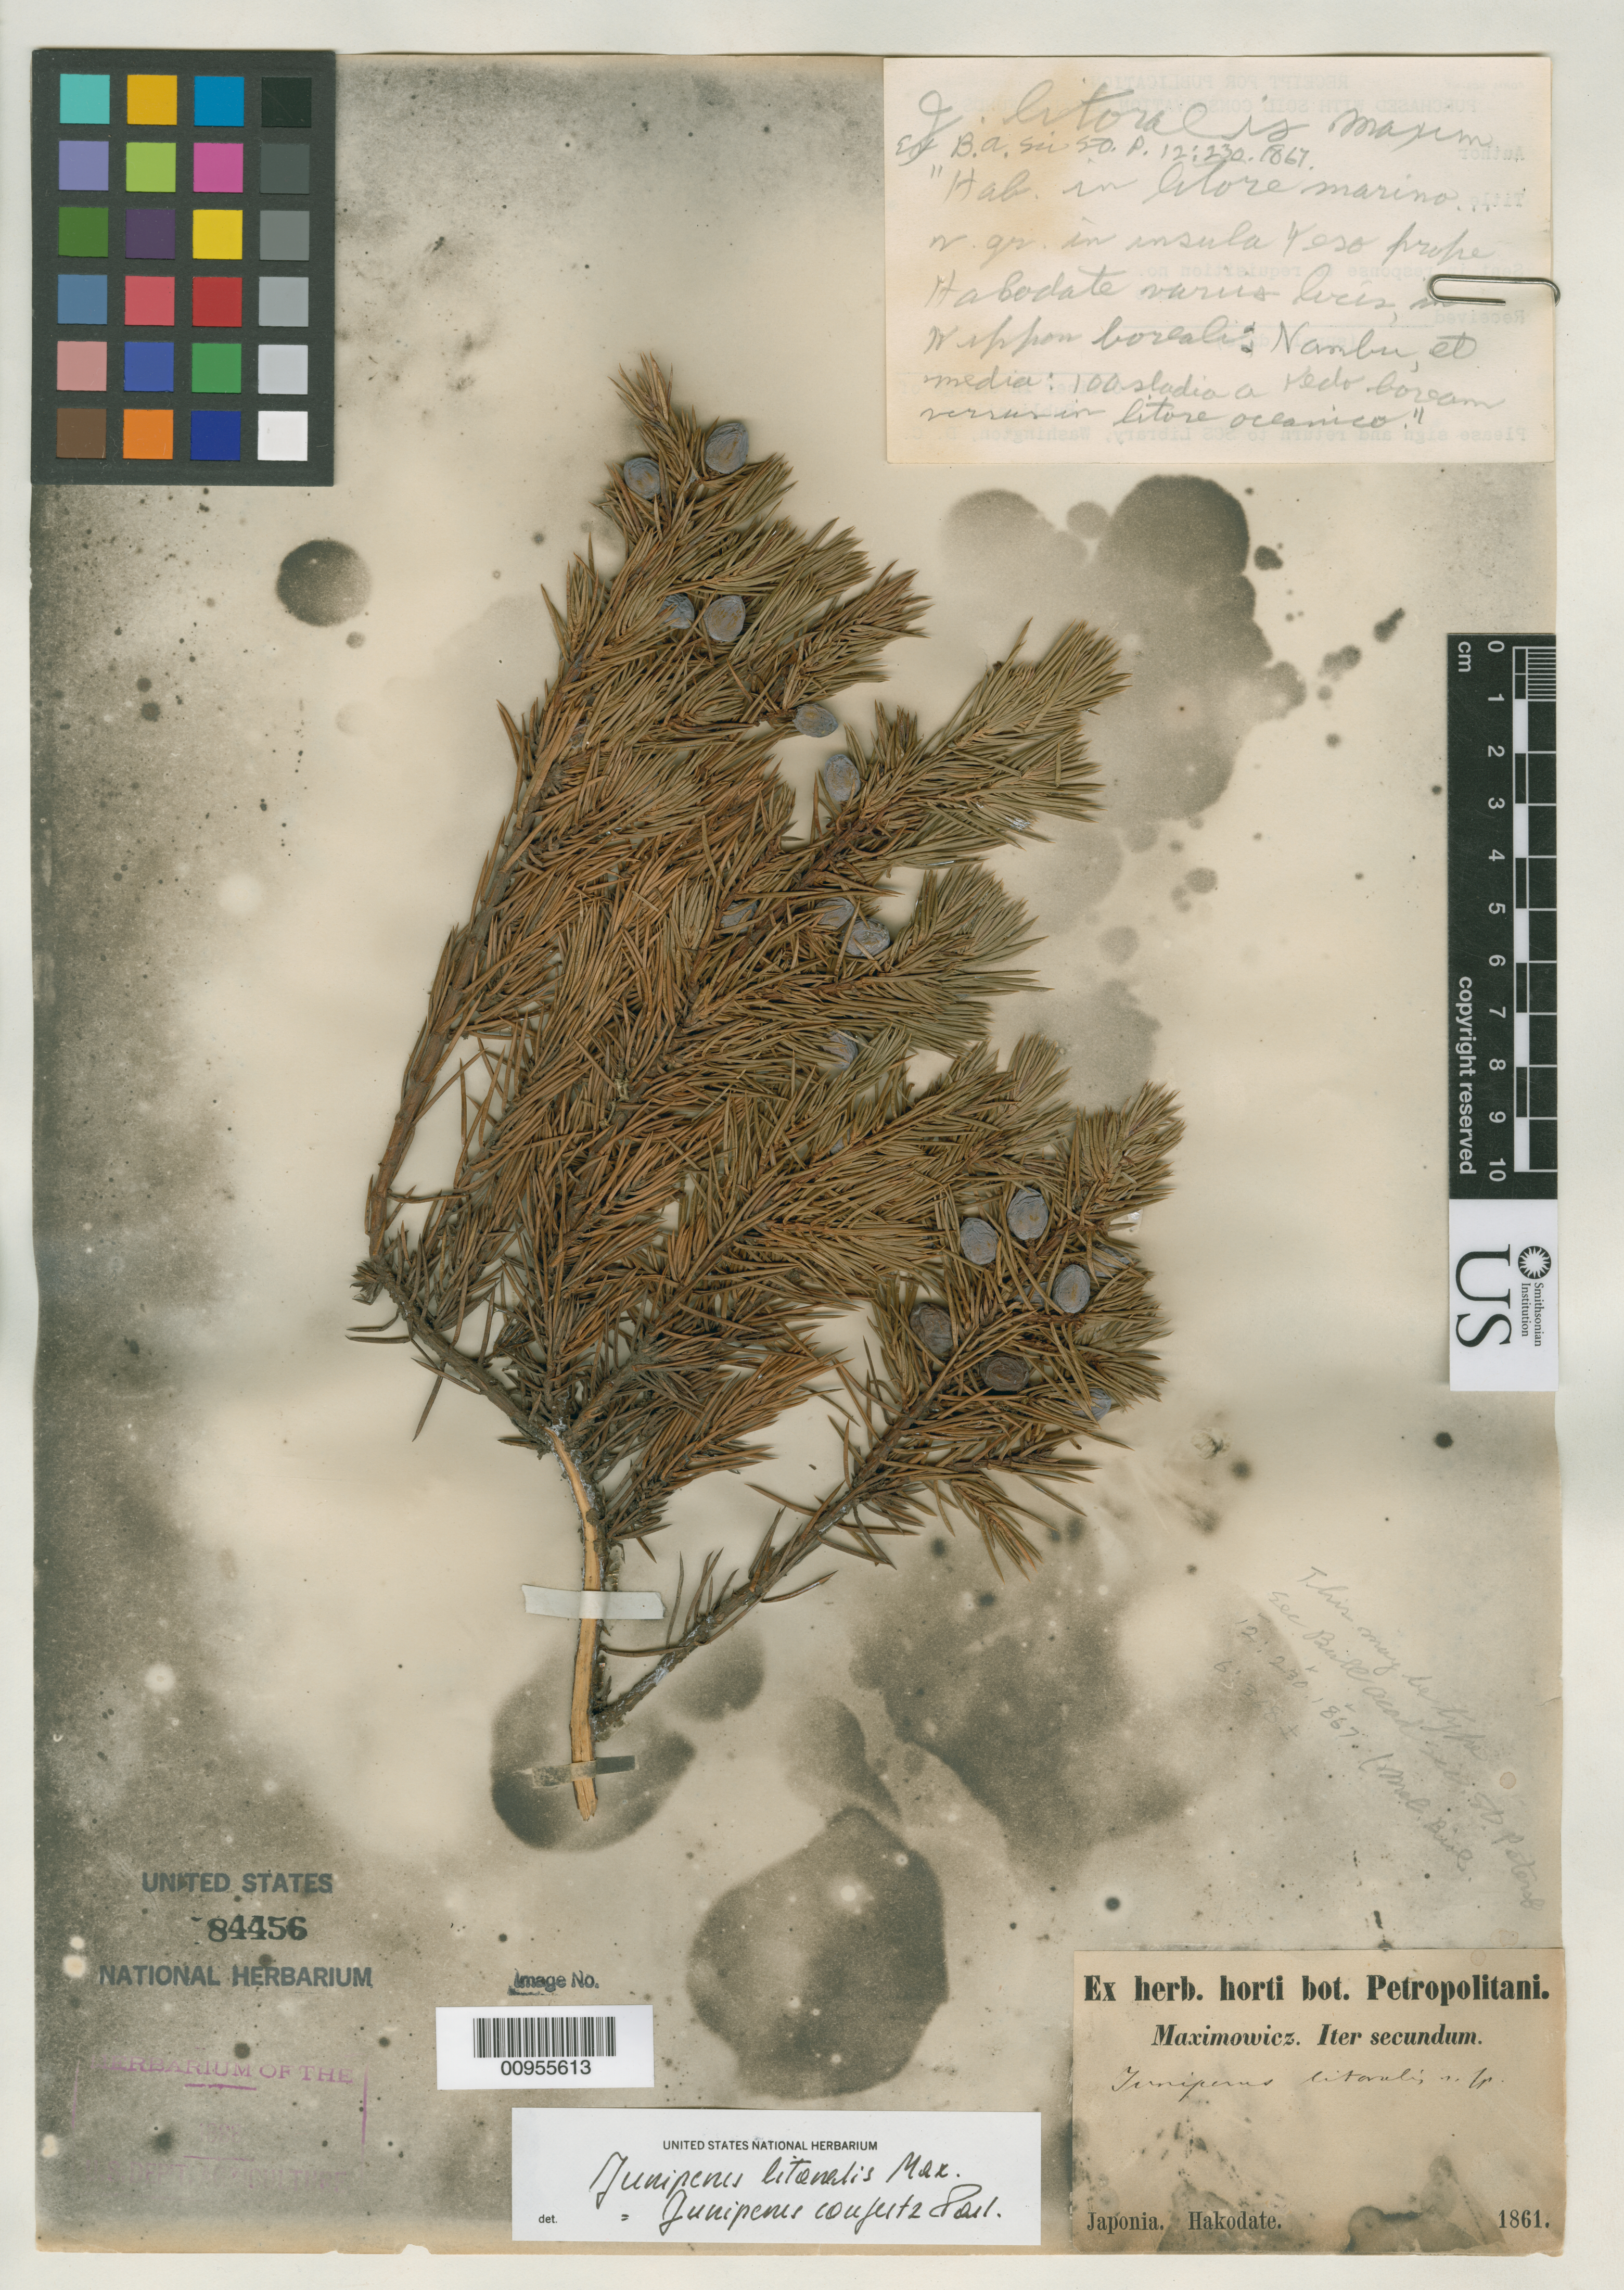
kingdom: Plantae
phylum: Tracheophyta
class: Pinopsida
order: Pinales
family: Cupressaceae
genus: Juniperus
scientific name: Juniperus litoralis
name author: Maxim.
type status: Possible Syntype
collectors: C. J. Maximowicz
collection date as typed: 1861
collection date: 1861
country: Japan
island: Hokkaido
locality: Japonia. Hakodate.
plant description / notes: Currently accepted name as cited by Farjon (2005) in Monogr. Cupressaceae & Sciadopitys.; Lectotype is Maximowicz s.n., Japan, Honshu, Kanagawa Pref., Yokohama, as designated by A. Farjon, Monogr. Cupressaceae & Sciadopitys: 363 (2005).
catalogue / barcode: US 84456